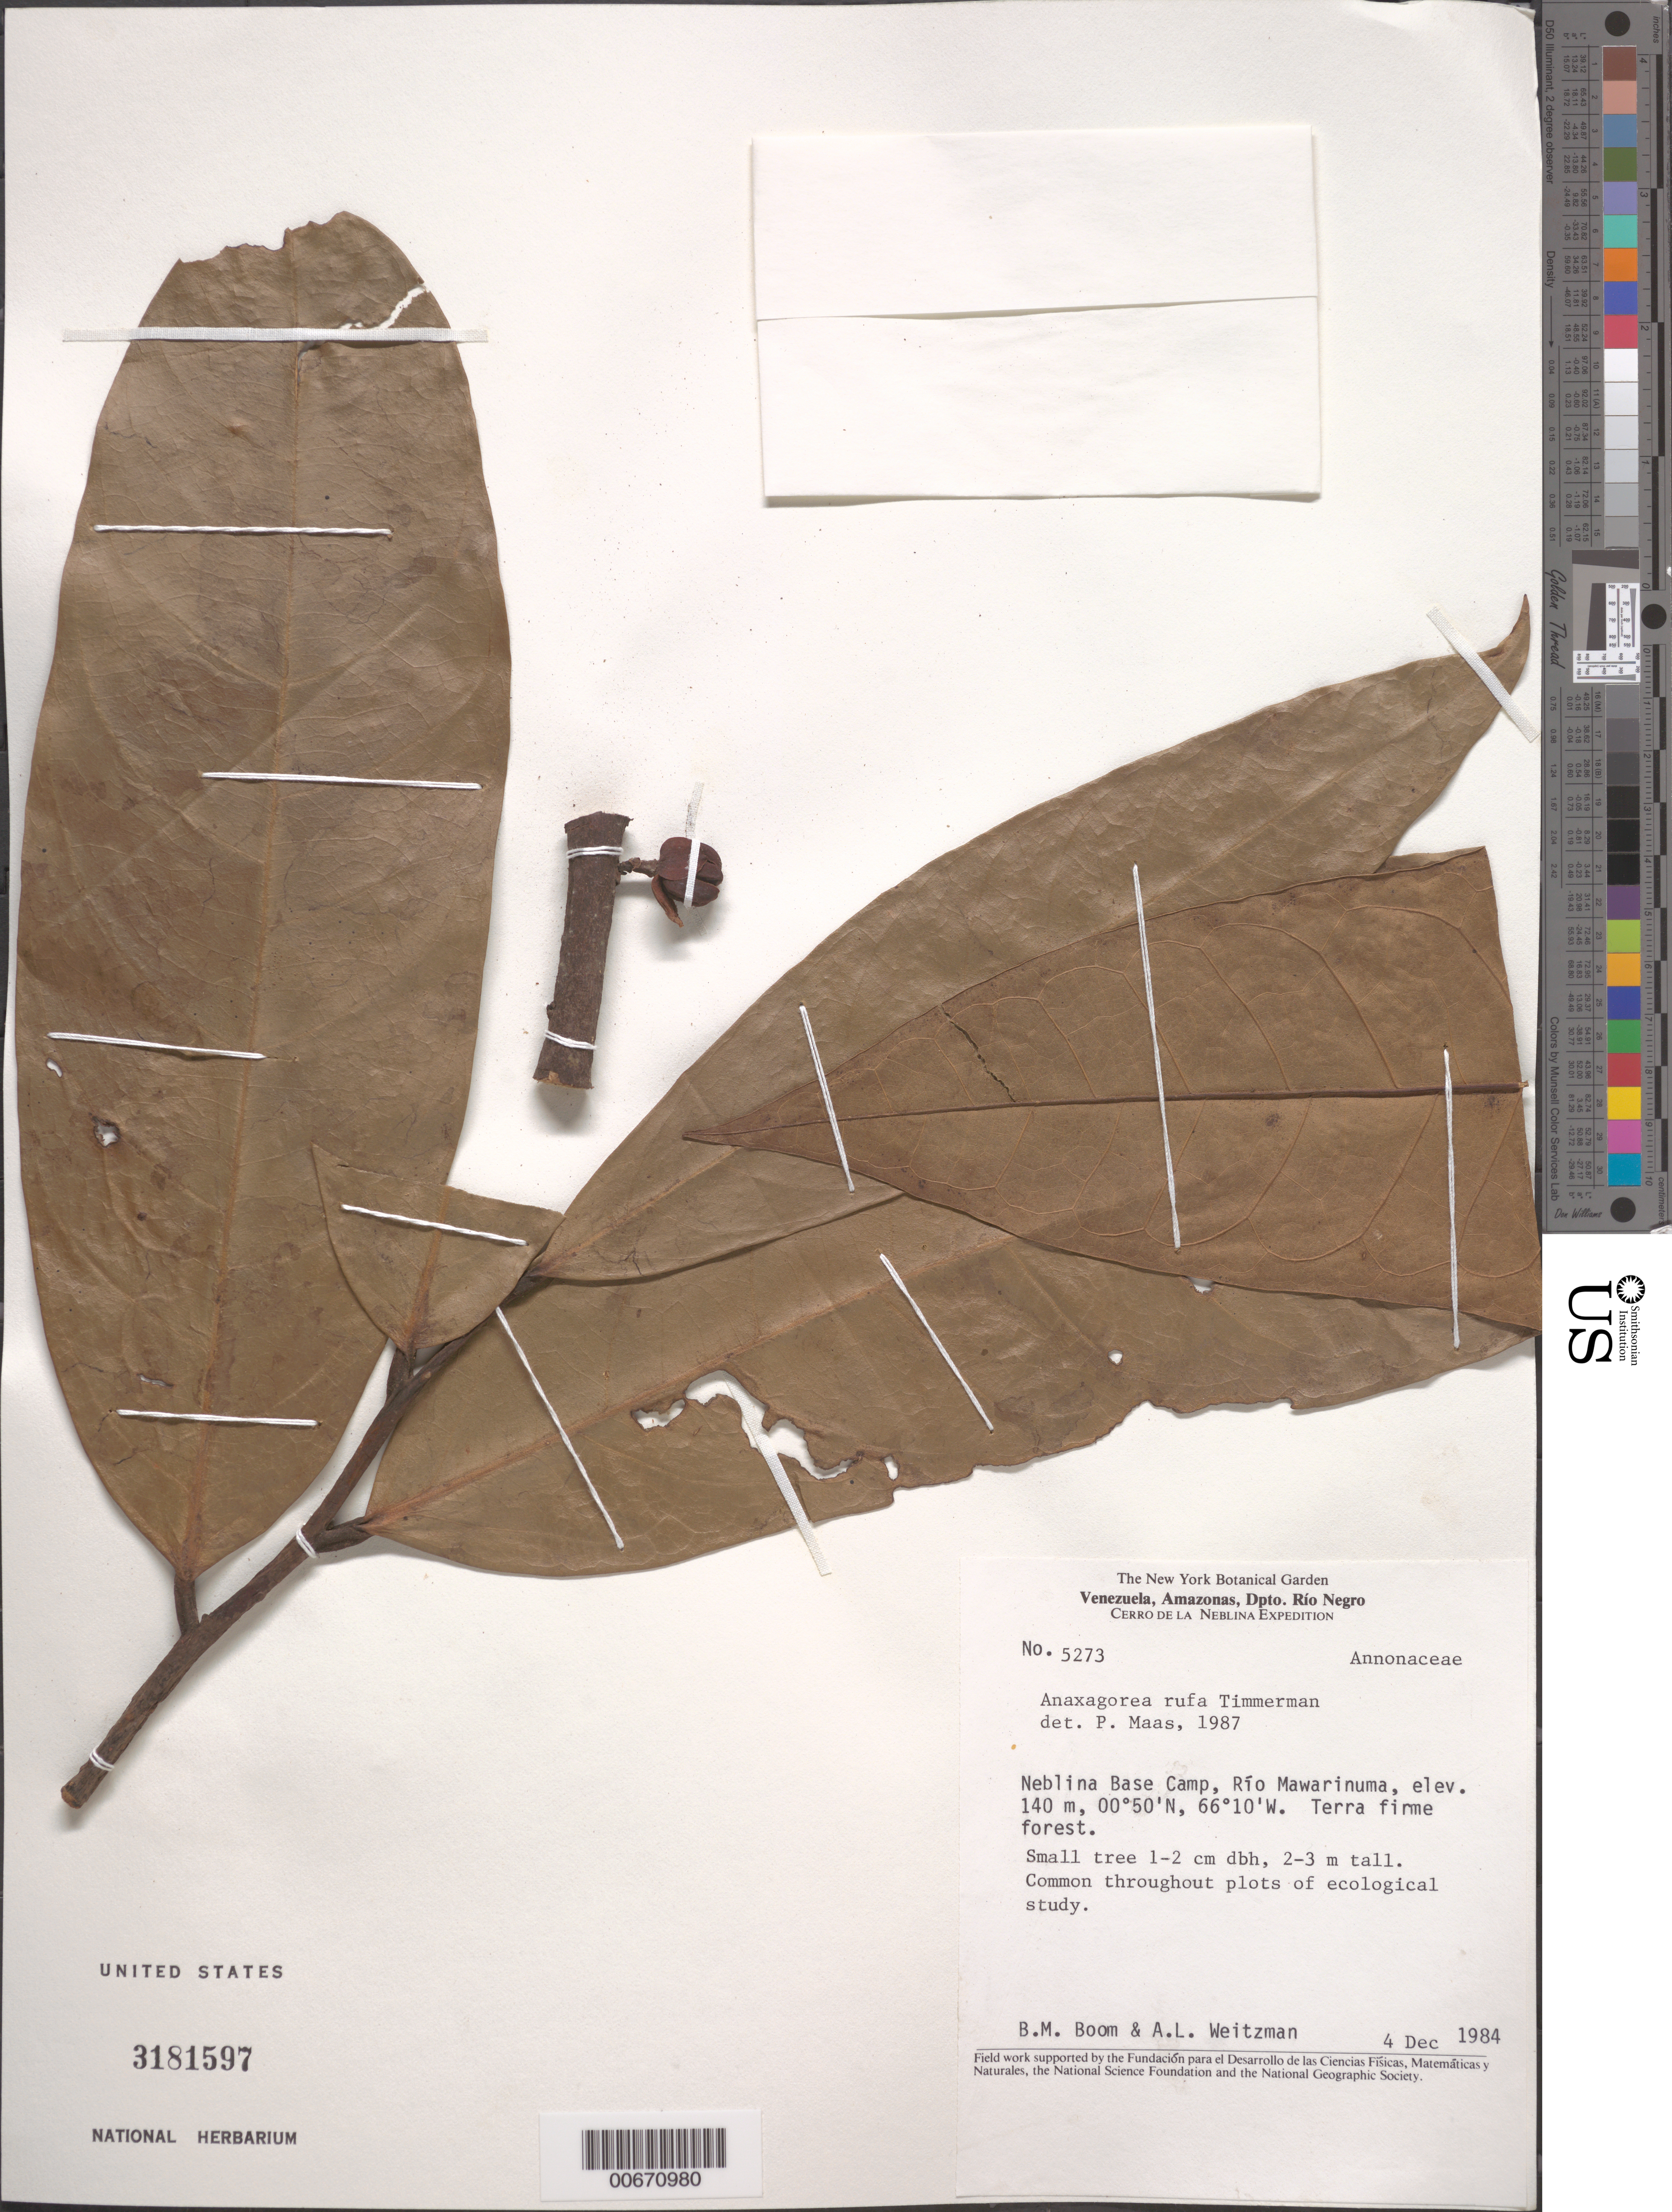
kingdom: Plantae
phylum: Tracheophyta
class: Magnoliopsida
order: Magnoliales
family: Annonaceae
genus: Anaxagorea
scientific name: Anaxagorea rufa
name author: Timmerman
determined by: Maas, Paul J. M.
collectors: B. M. Boom & A. L. Weitzman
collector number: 5273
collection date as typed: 4-Dec-84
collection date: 1984-12-04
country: Venezuela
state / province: Amazonas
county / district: Río Negro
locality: Cerro de la Neblina Base Camp, Río Mawarinuma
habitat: Terra firma forest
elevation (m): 140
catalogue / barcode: US 3181597